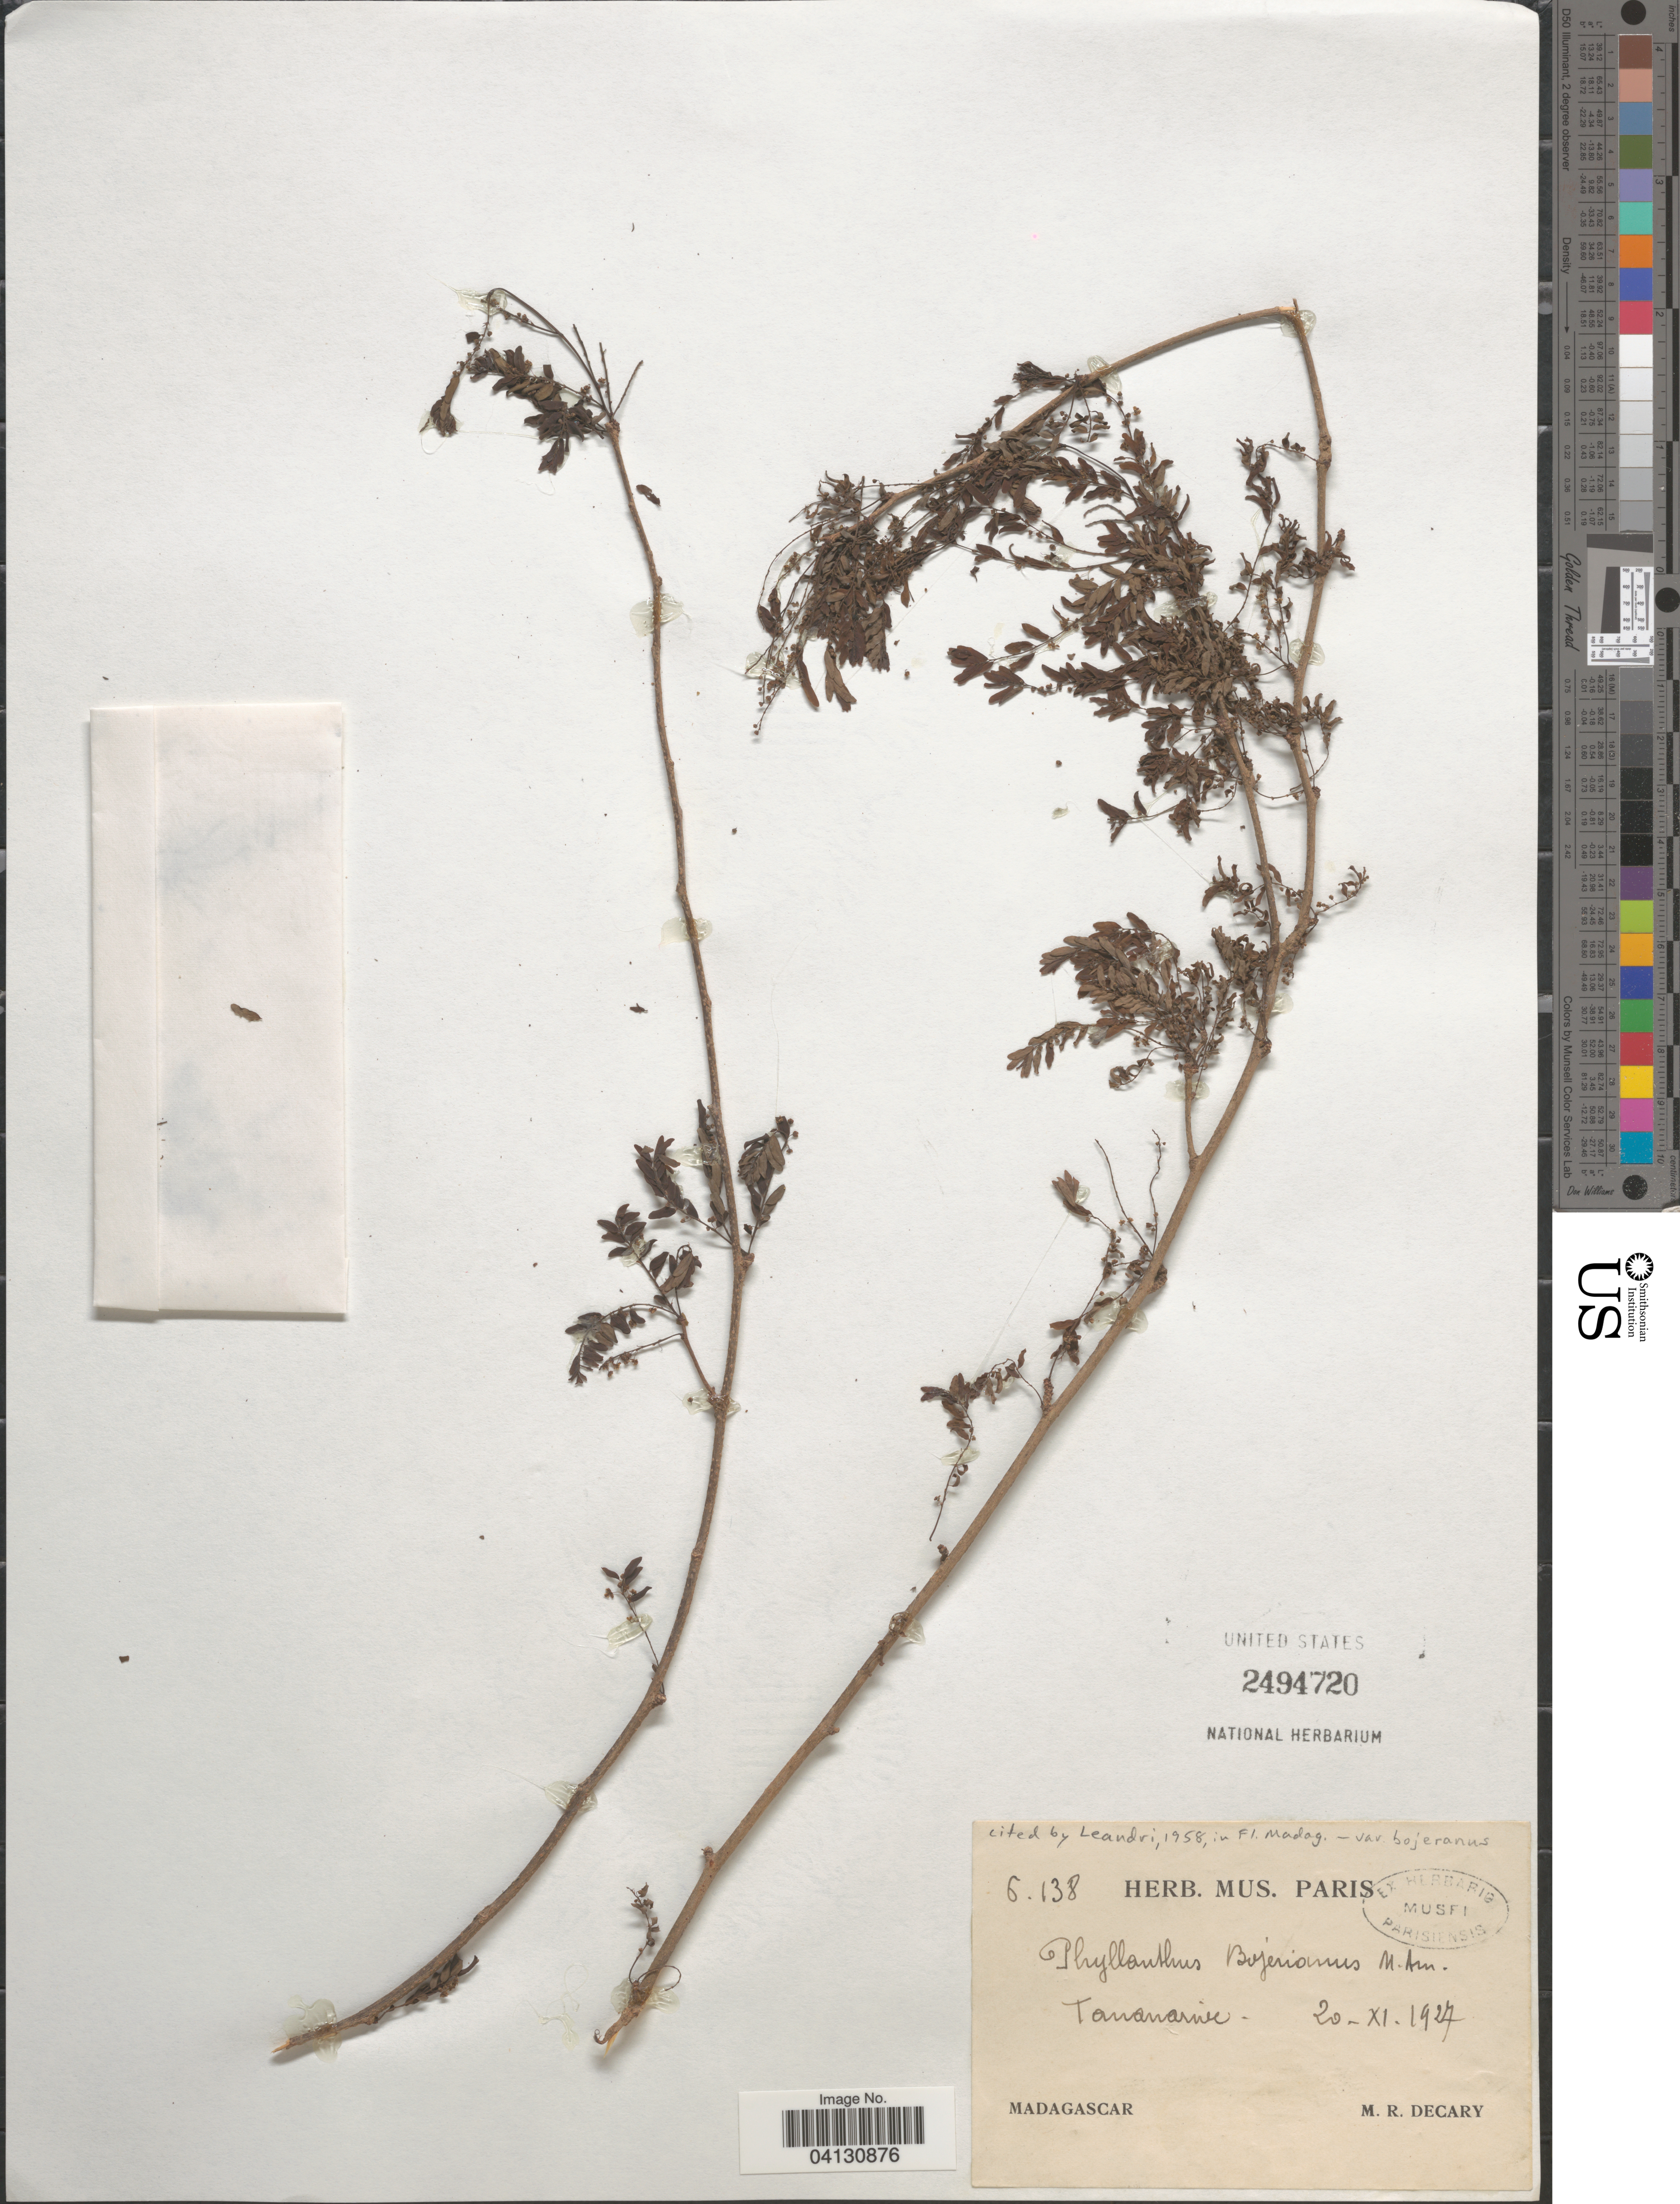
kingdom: Plantae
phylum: Tracheophyta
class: Magnoliopsida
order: Malpighiales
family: Phyllanthaceae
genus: Phyllanthus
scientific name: Phyllanthus bojerianus subsp. bojerianus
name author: (Baill.) Müll. Arg.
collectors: R. Decary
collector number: P.138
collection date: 1927-11-20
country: Madagascar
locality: Tananarive.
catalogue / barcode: US 2494720